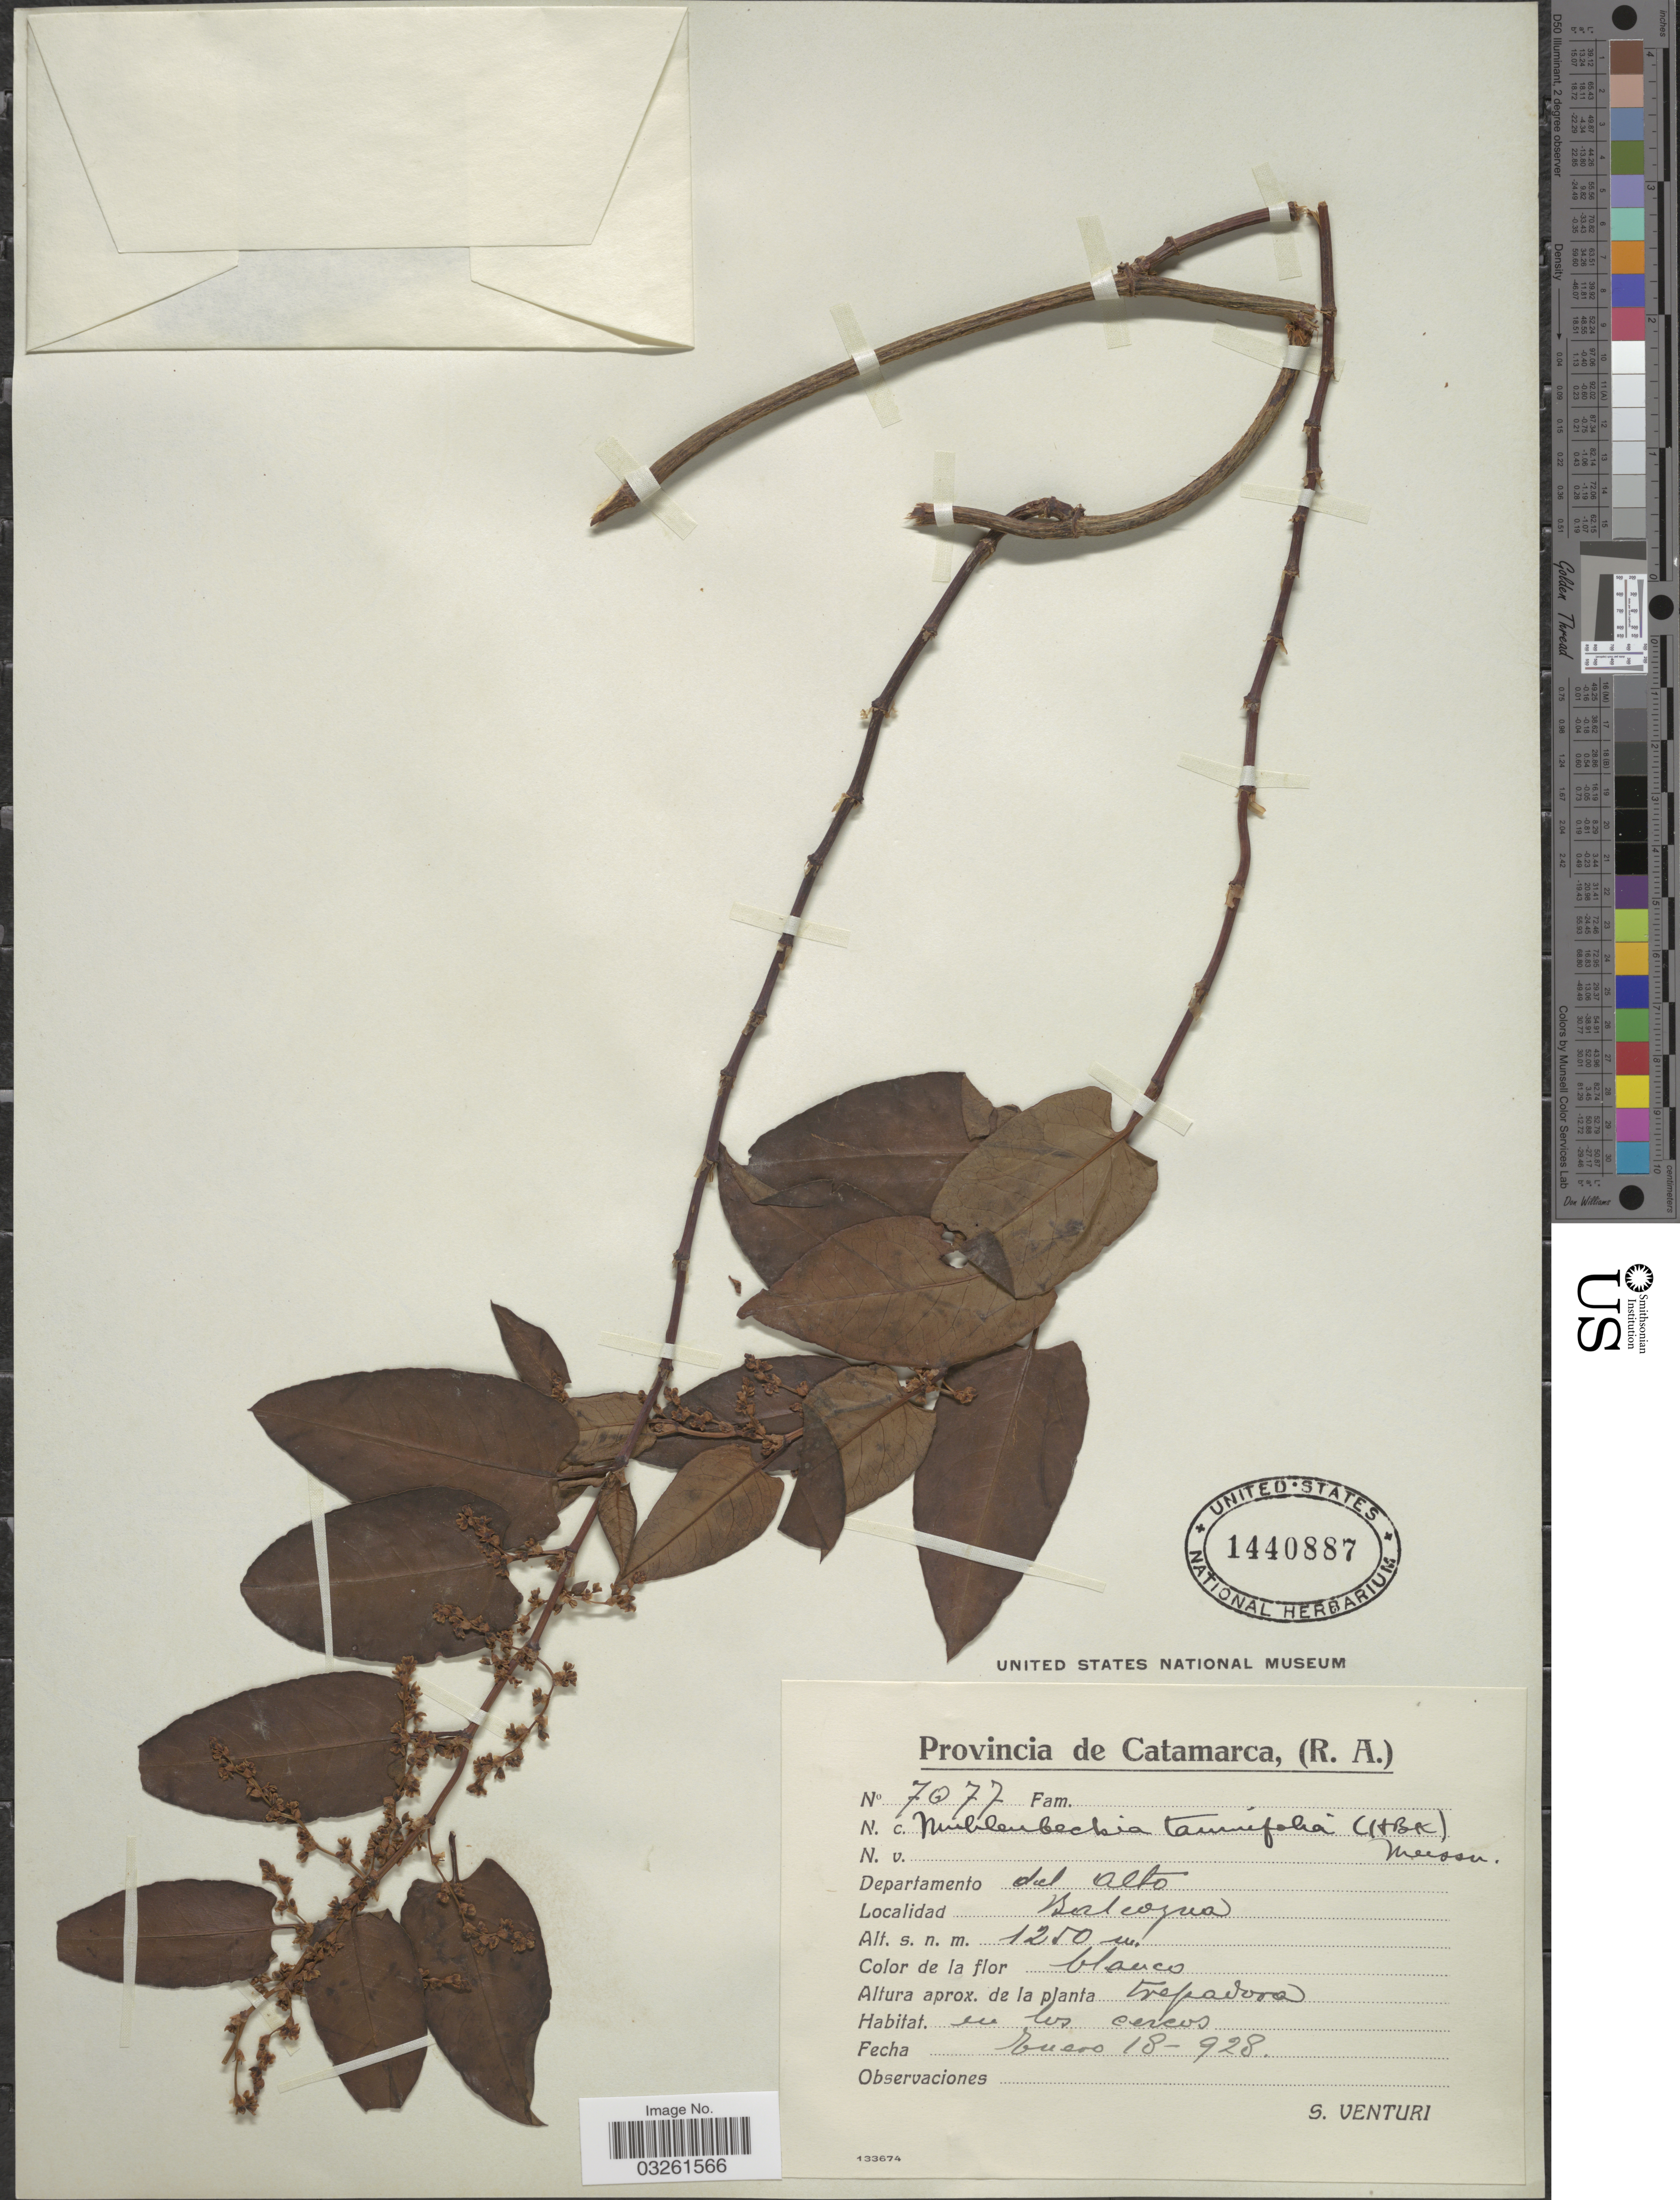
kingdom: Plantae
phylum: Tracheophyta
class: Magnoliopsida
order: Caryophyllales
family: Polygonaceae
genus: Muehlenbeckia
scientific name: Muehlenbeckia tamnifolia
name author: (Kunth) Meisn.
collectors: S. Venturi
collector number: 7077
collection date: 1928-01-18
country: Argentina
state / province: Catamarca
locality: Departamento del Alto, Balcozna.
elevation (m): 1250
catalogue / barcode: US 1440887